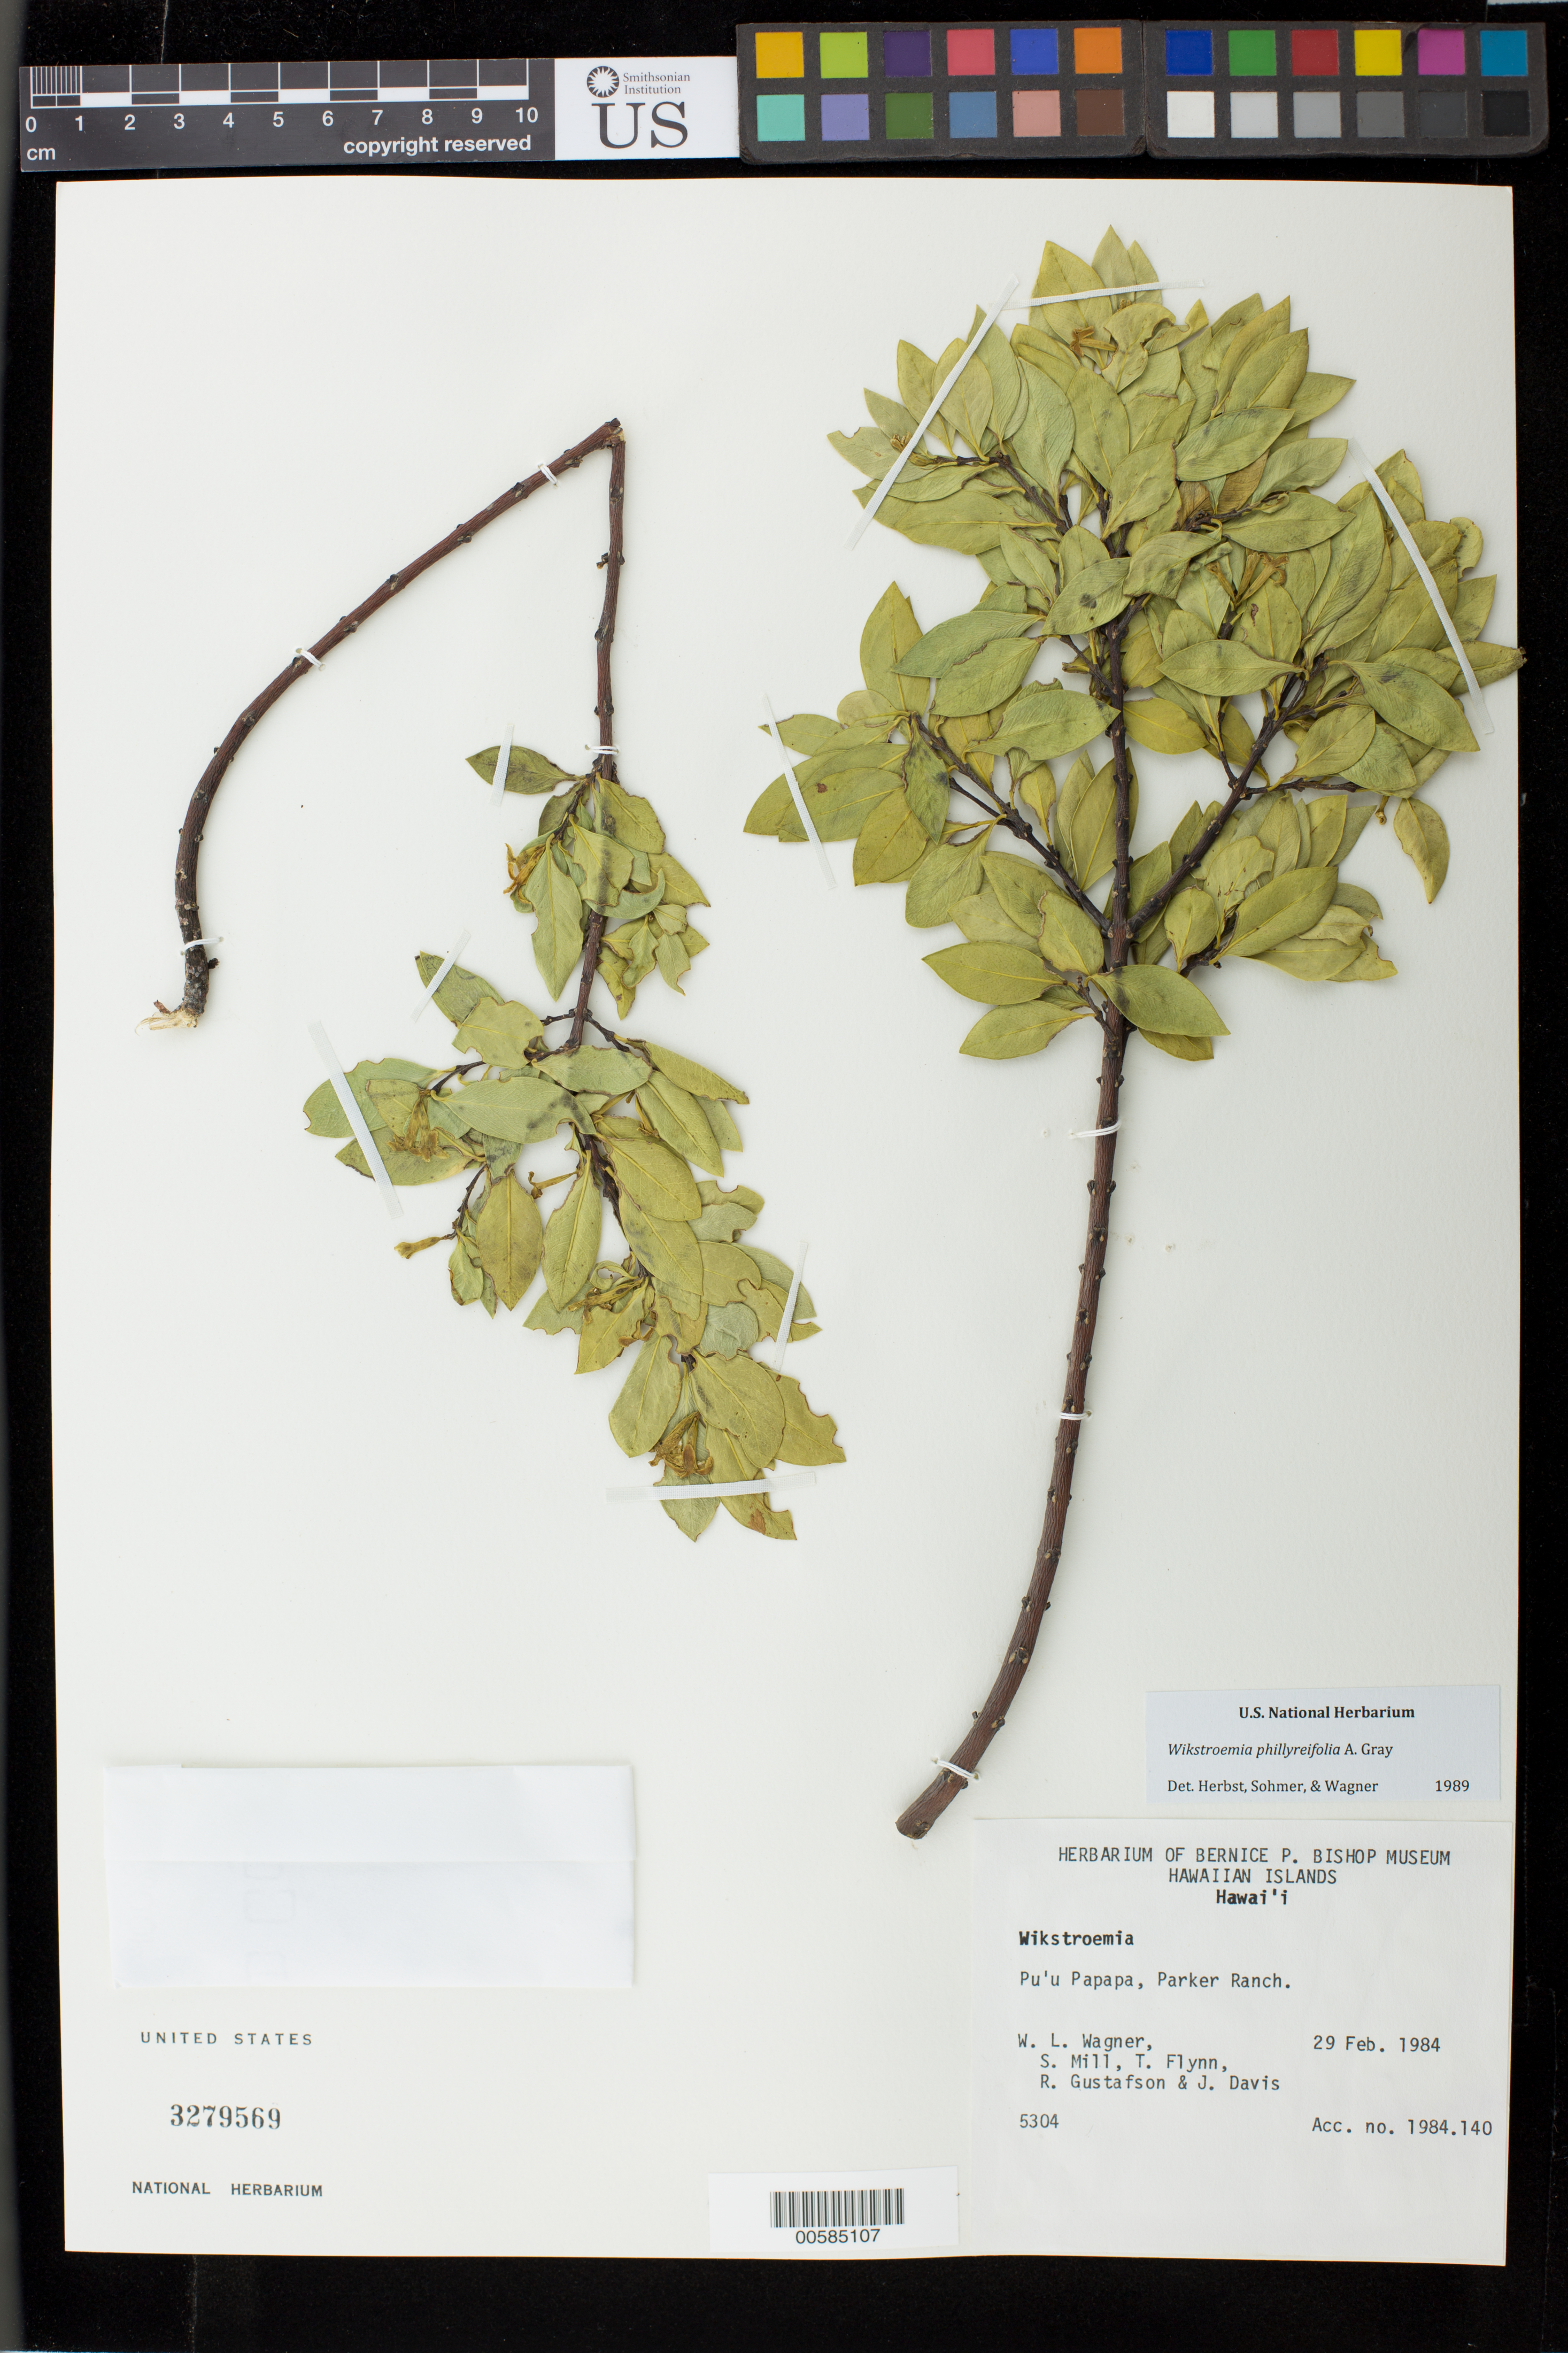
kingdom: Plantae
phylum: Tracheophyta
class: Magnoliopsida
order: Malvales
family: Thymelaeaceae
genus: Wikstroemia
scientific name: Wikstroemia phillyreifolia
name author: A. Gray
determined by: Herbst, D. R.; Sohmer, S. H.; Wagner, W. L.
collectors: W. L. Wagner, S. W. Miller, T. W. Flynn, R. Gustafson & J. Davis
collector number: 5304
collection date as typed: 29 Feb 1984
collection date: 1984-02-29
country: United States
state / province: Hawaii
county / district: Hawaii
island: Hawaii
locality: Pu'u Papapa, Parker Ranch.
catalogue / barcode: US 3279569